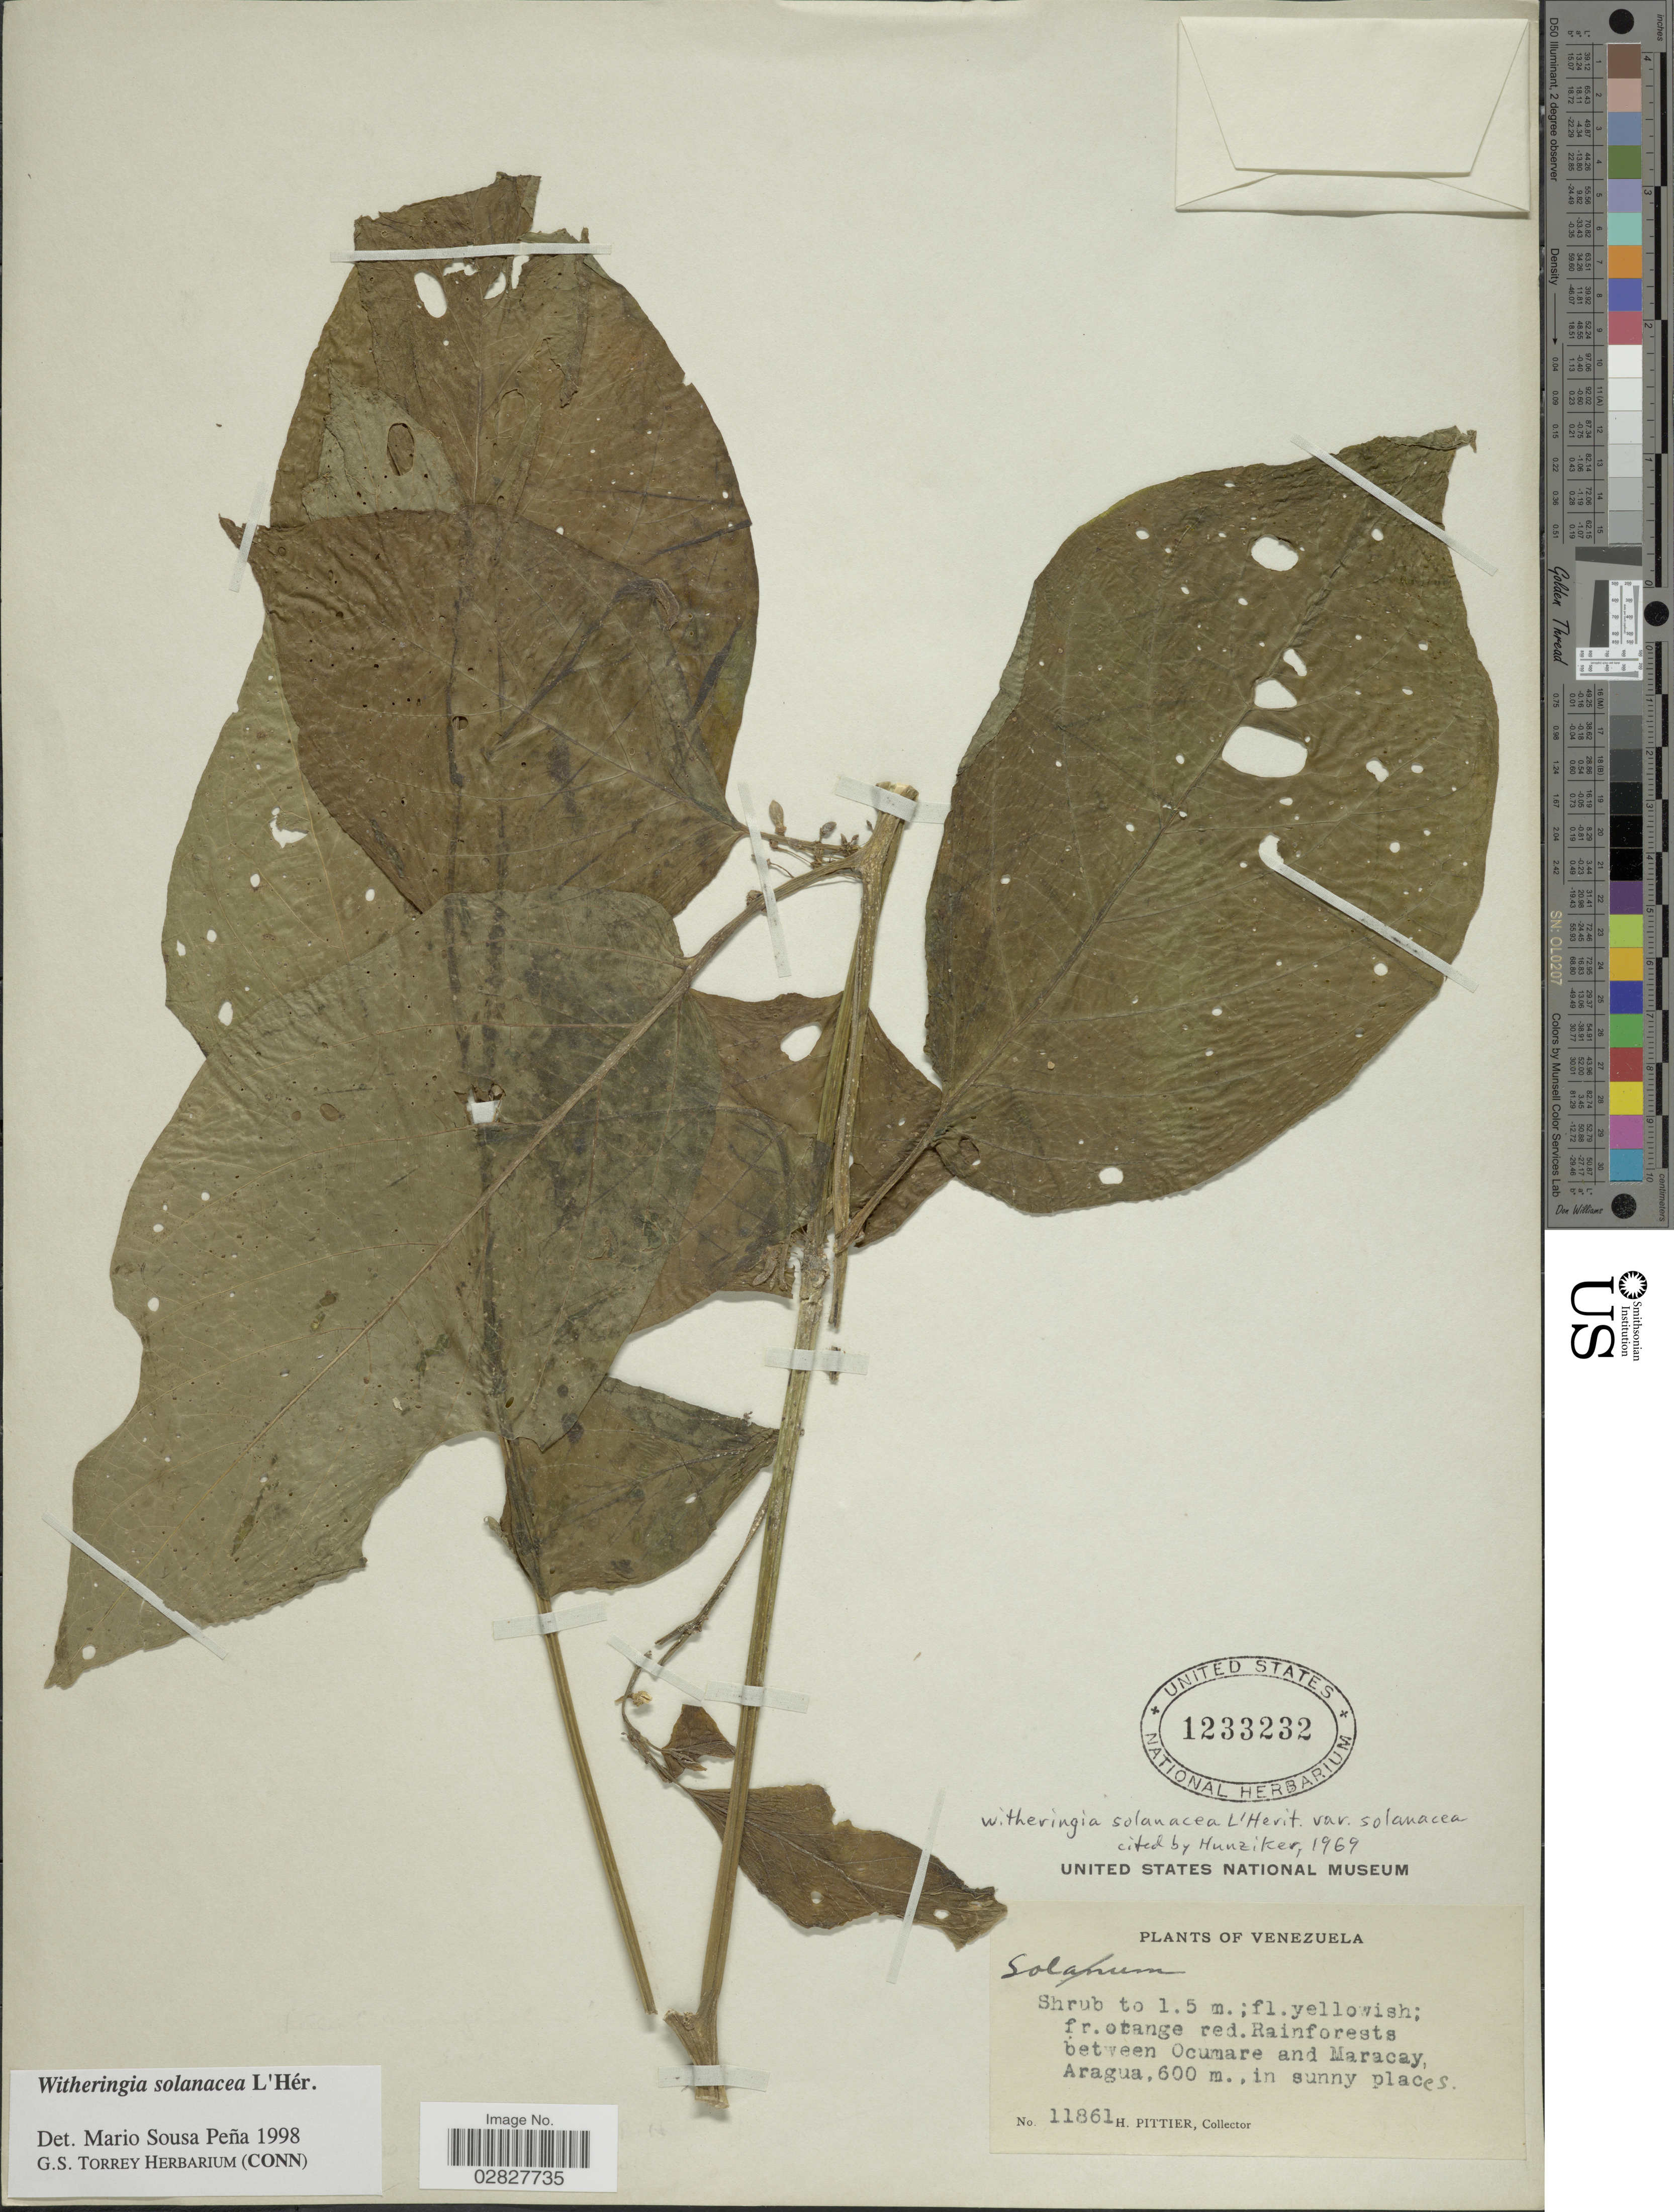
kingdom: Plantae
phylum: Tracheophyta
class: Magnoliopsida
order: Solanales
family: Solanaceae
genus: Witheringia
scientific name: Witheringia solanacea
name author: L'Hér.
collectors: H. F. Pittier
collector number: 11861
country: Venezuela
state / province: Aragua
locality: Rainforests between Ocumare and Maracay, Aragua.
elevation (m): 600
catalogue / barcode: US 1233232